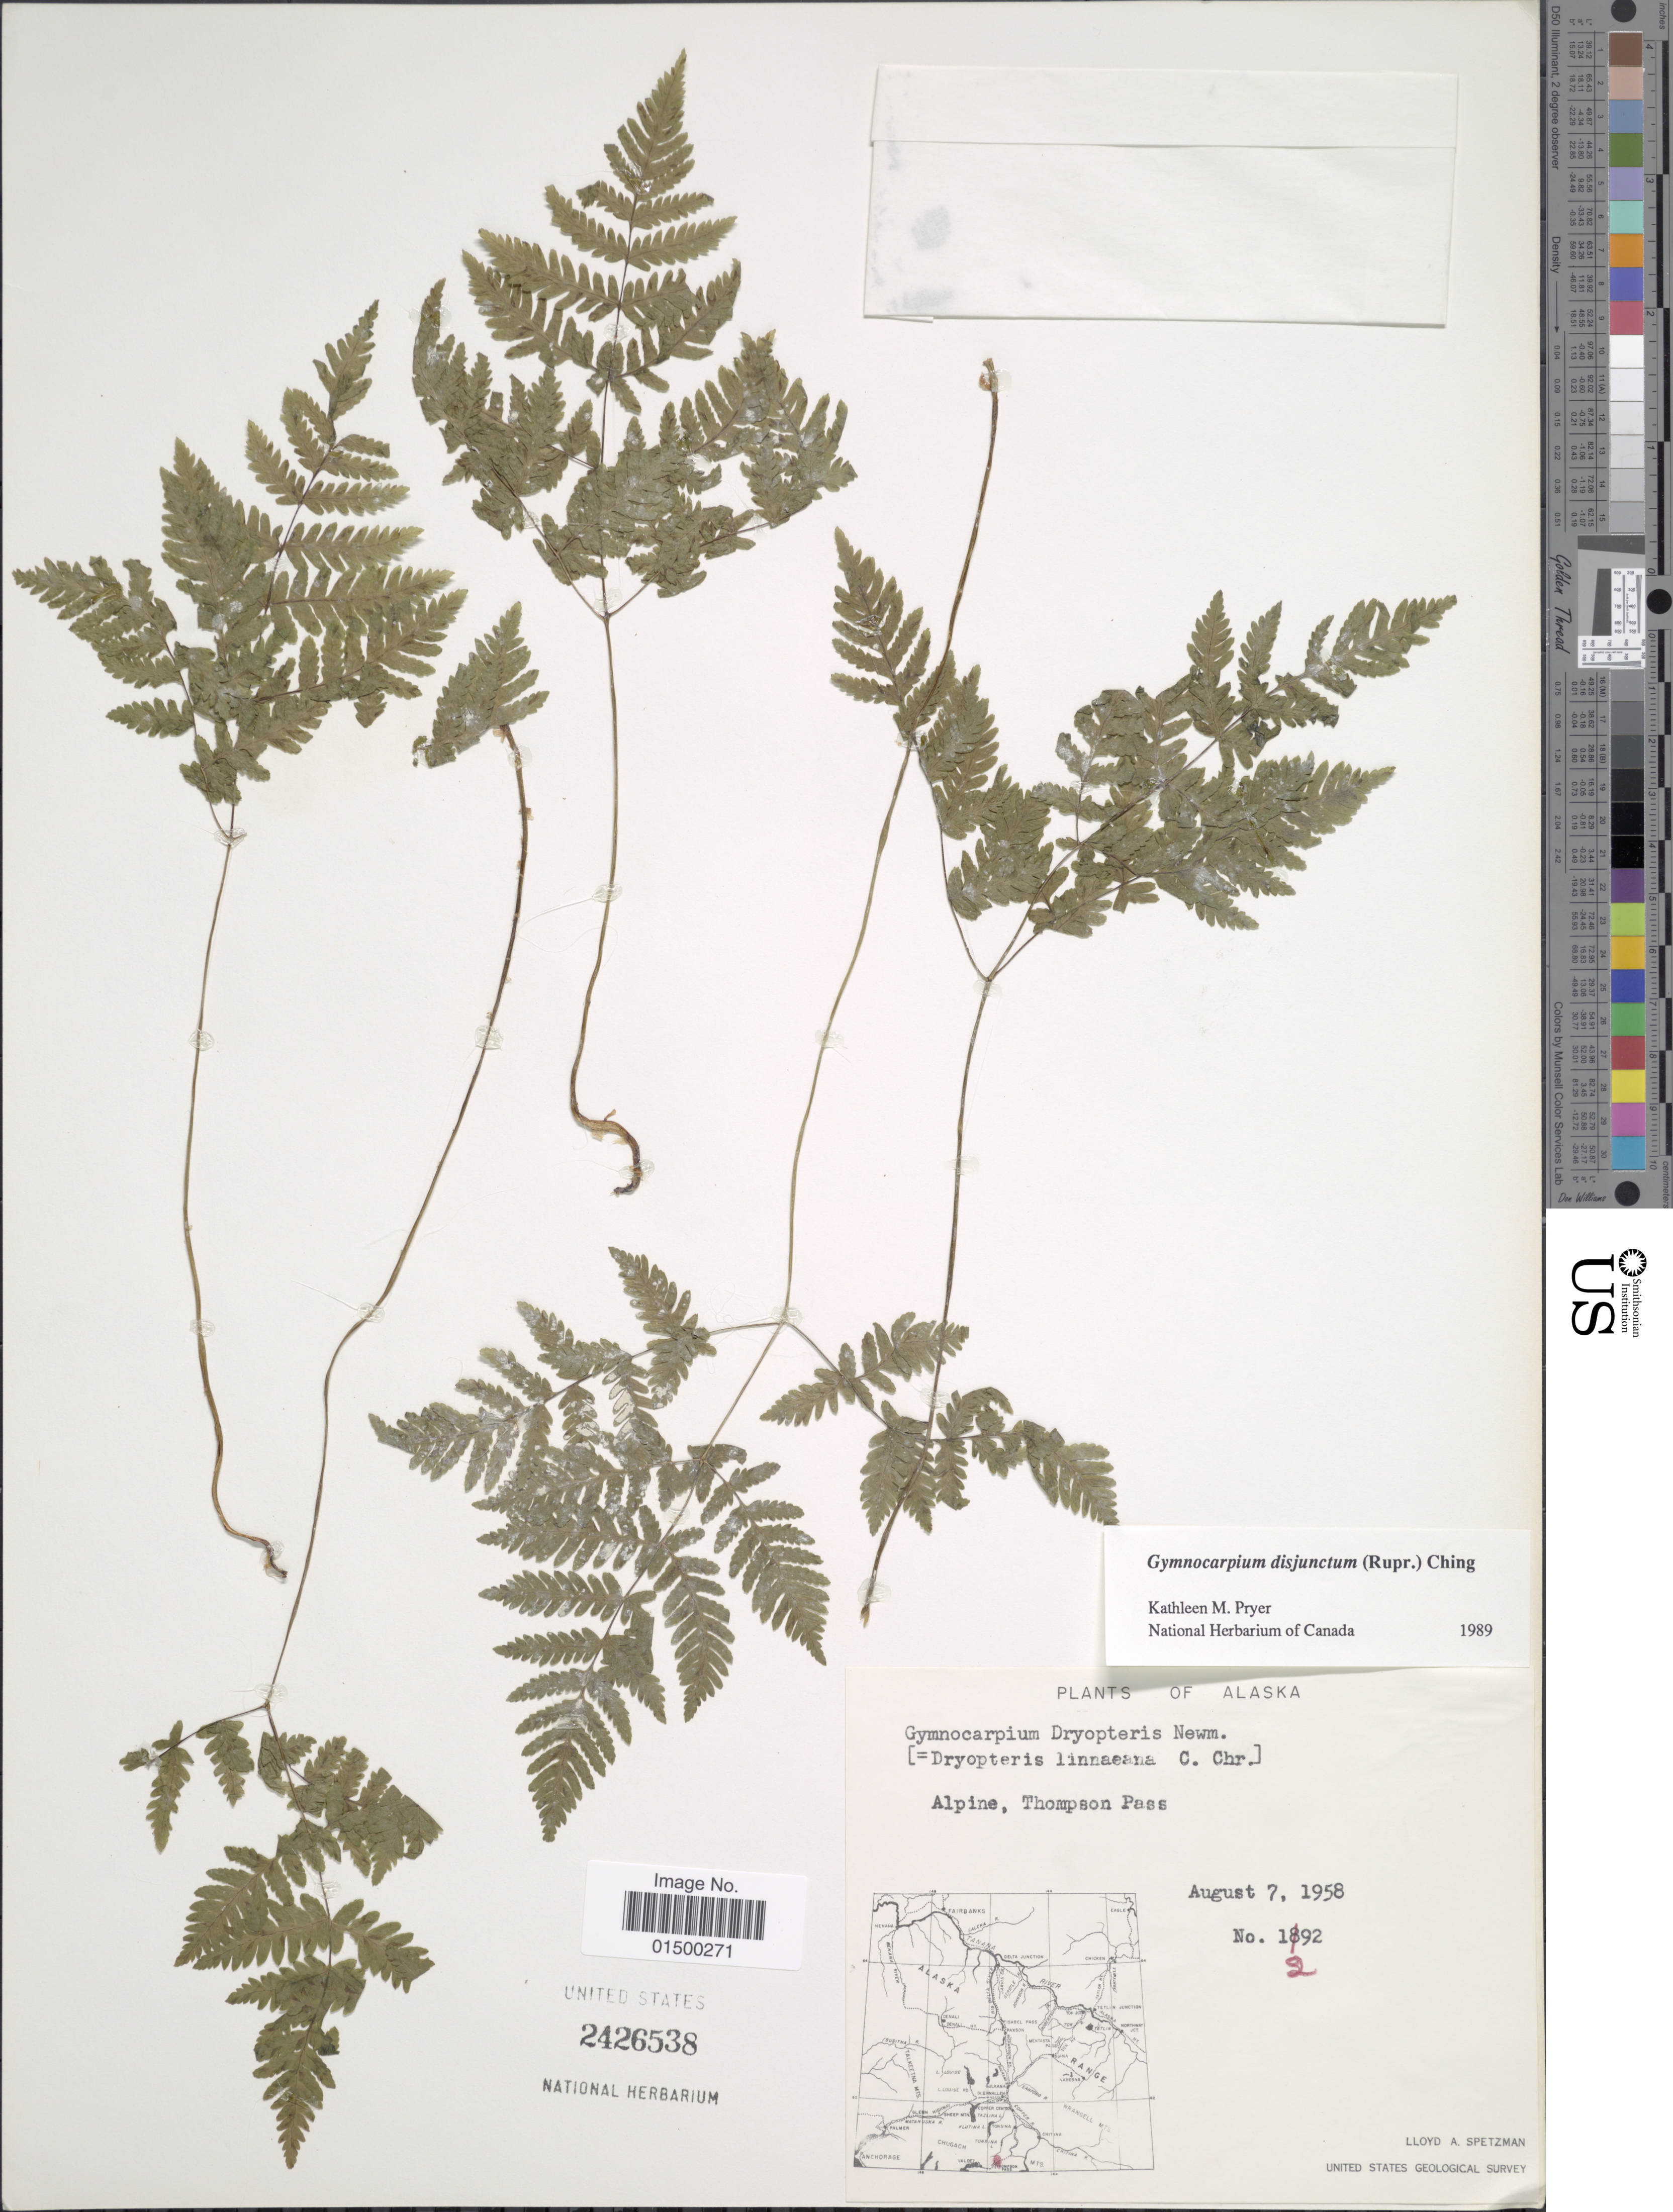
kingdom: Plantae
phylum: Tracheophyta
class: Polypodiopsida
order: Polypodiales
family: Cystopteridaceae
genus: Gymnocarpium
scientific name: Gymnocarpium disjunctum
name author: (Rupr.) Ching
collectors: L. Spetzman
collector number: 1292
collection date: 1958-08-07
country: United States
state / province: Alaska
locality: Alpine, Thompson Pass.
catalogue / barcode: US 2426538